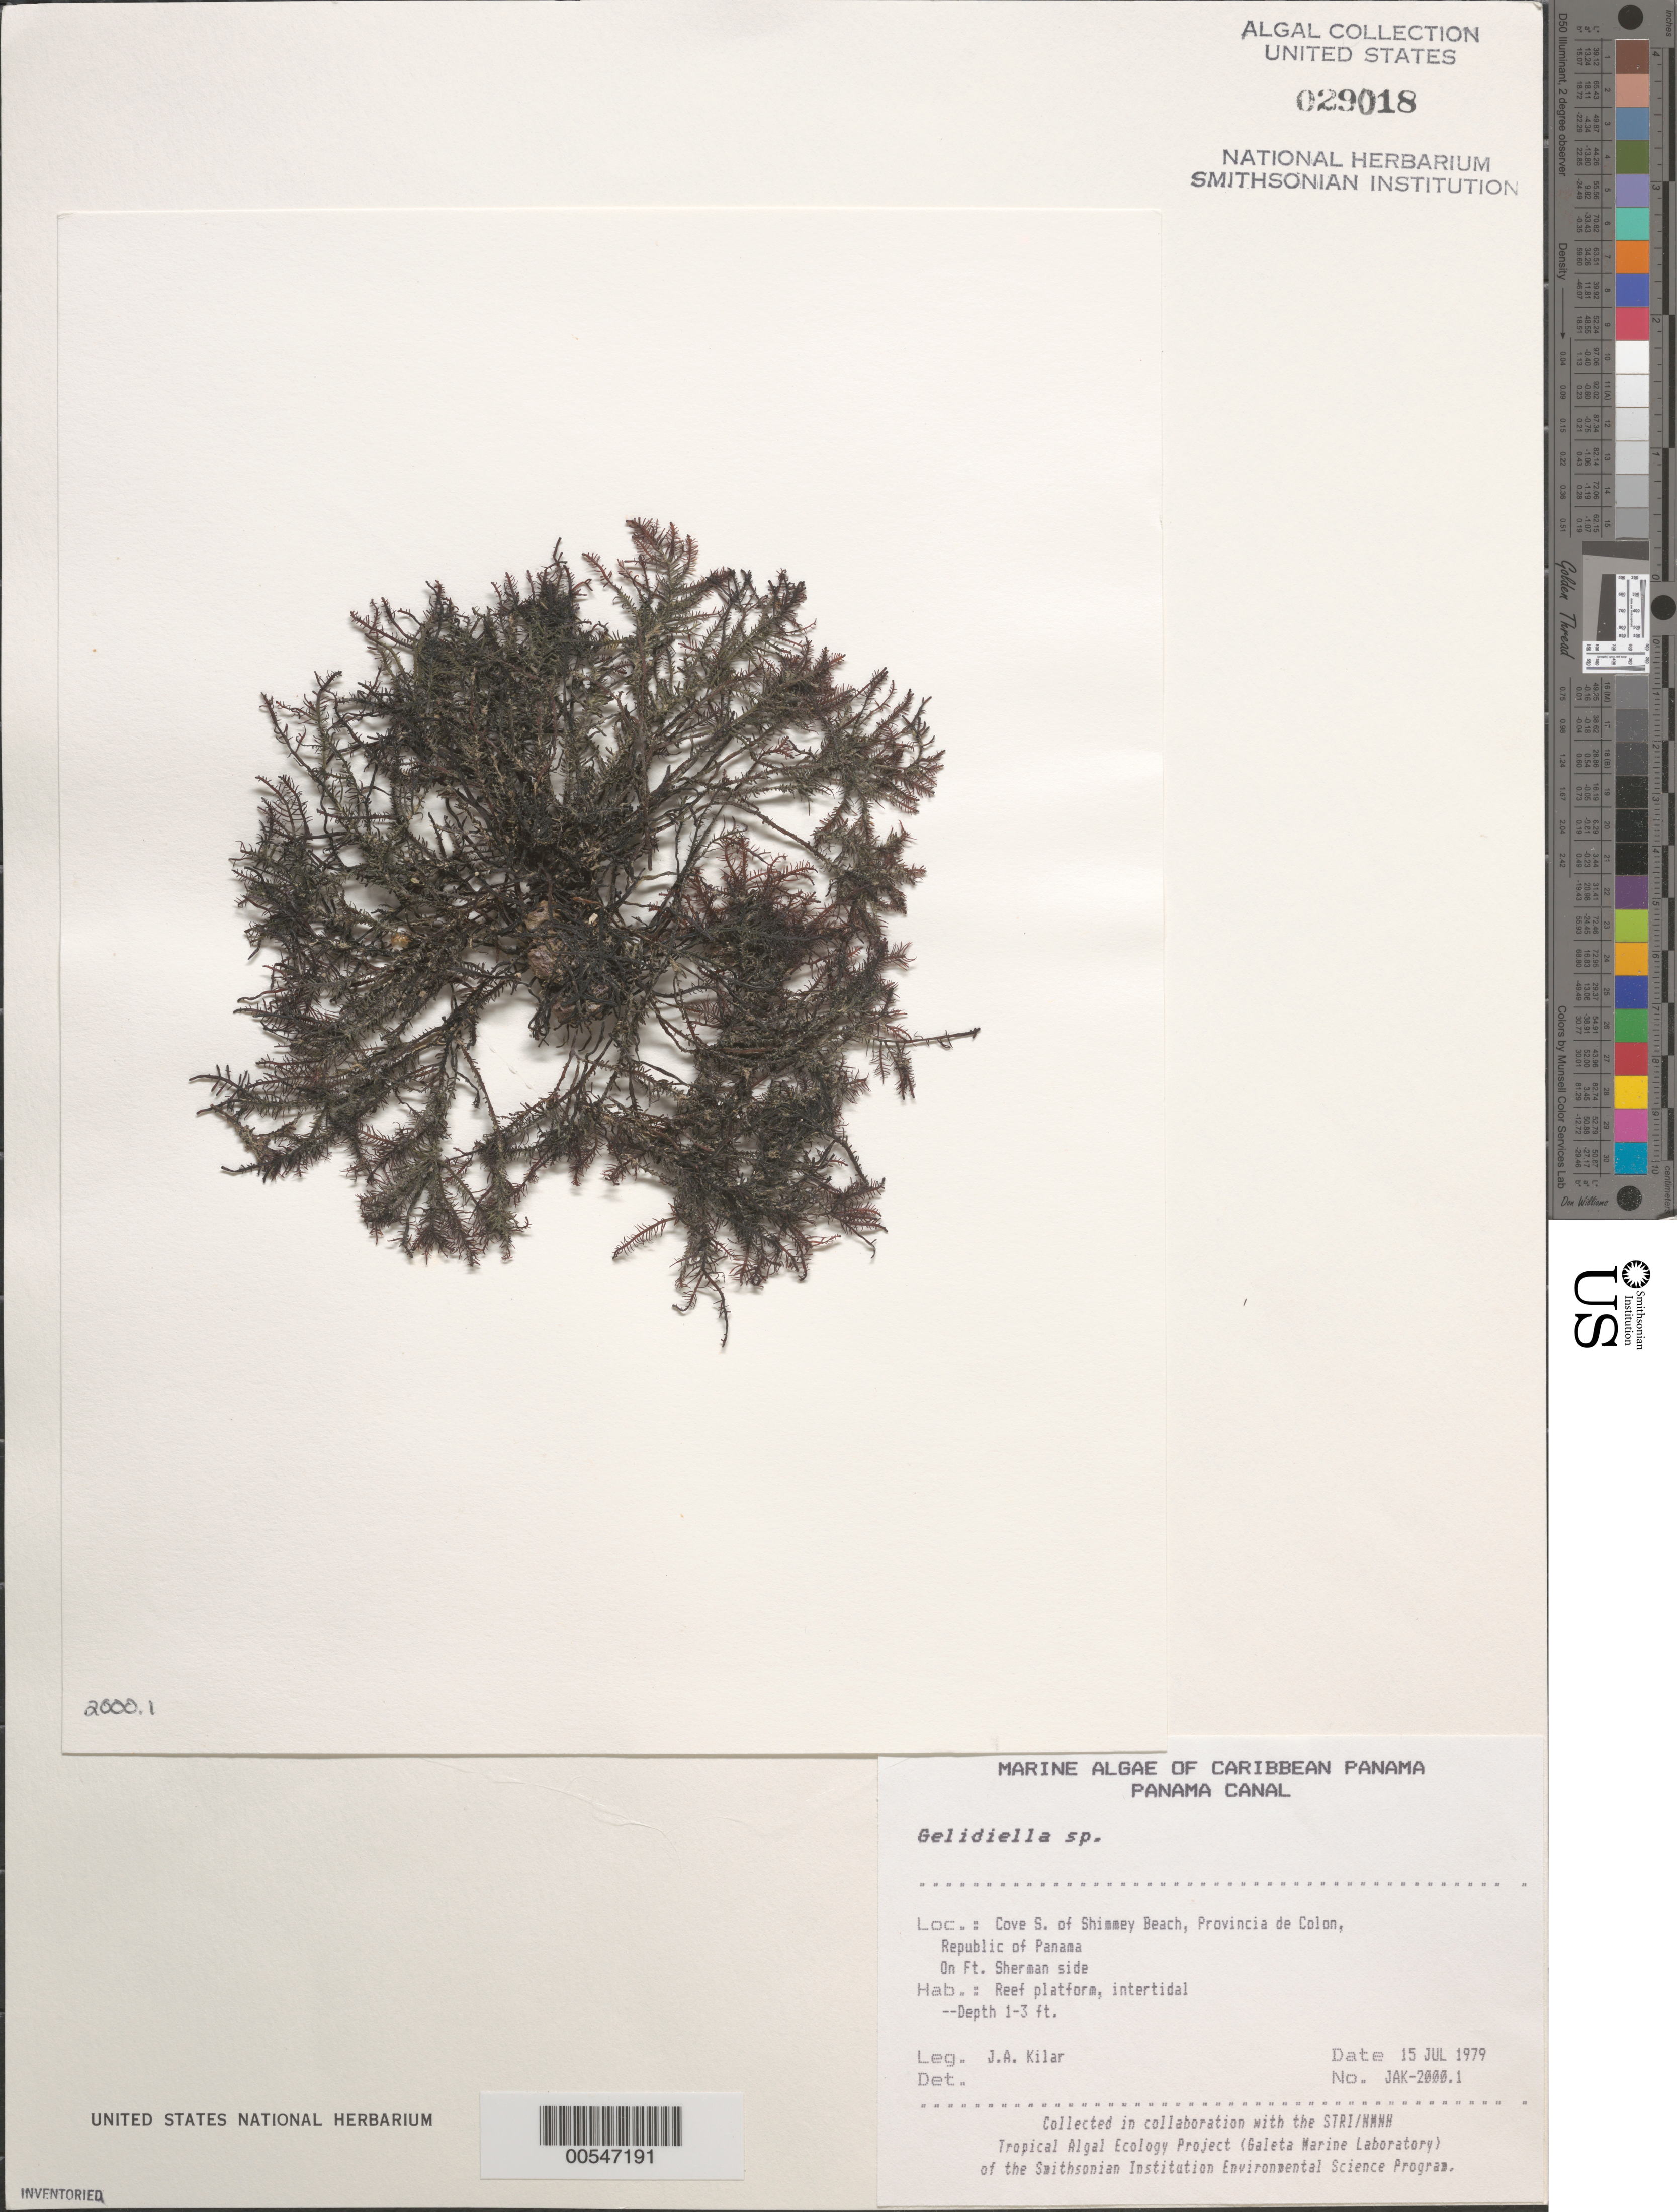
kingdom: Plantae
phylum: Rhodophyta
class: Florideophyceae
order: Gelidiales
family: Gelidiellaceae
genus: Gelidiella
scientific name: Gelidiella sp.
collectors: J. A. Kilar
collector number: JAK-2000.1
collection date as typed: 15 Jul 1979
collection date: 1979-07-15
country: Panama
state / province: Colón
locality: Cove south of Shimmey Beach, Fort Sherman side, Panama Canal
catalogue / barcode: US 29018